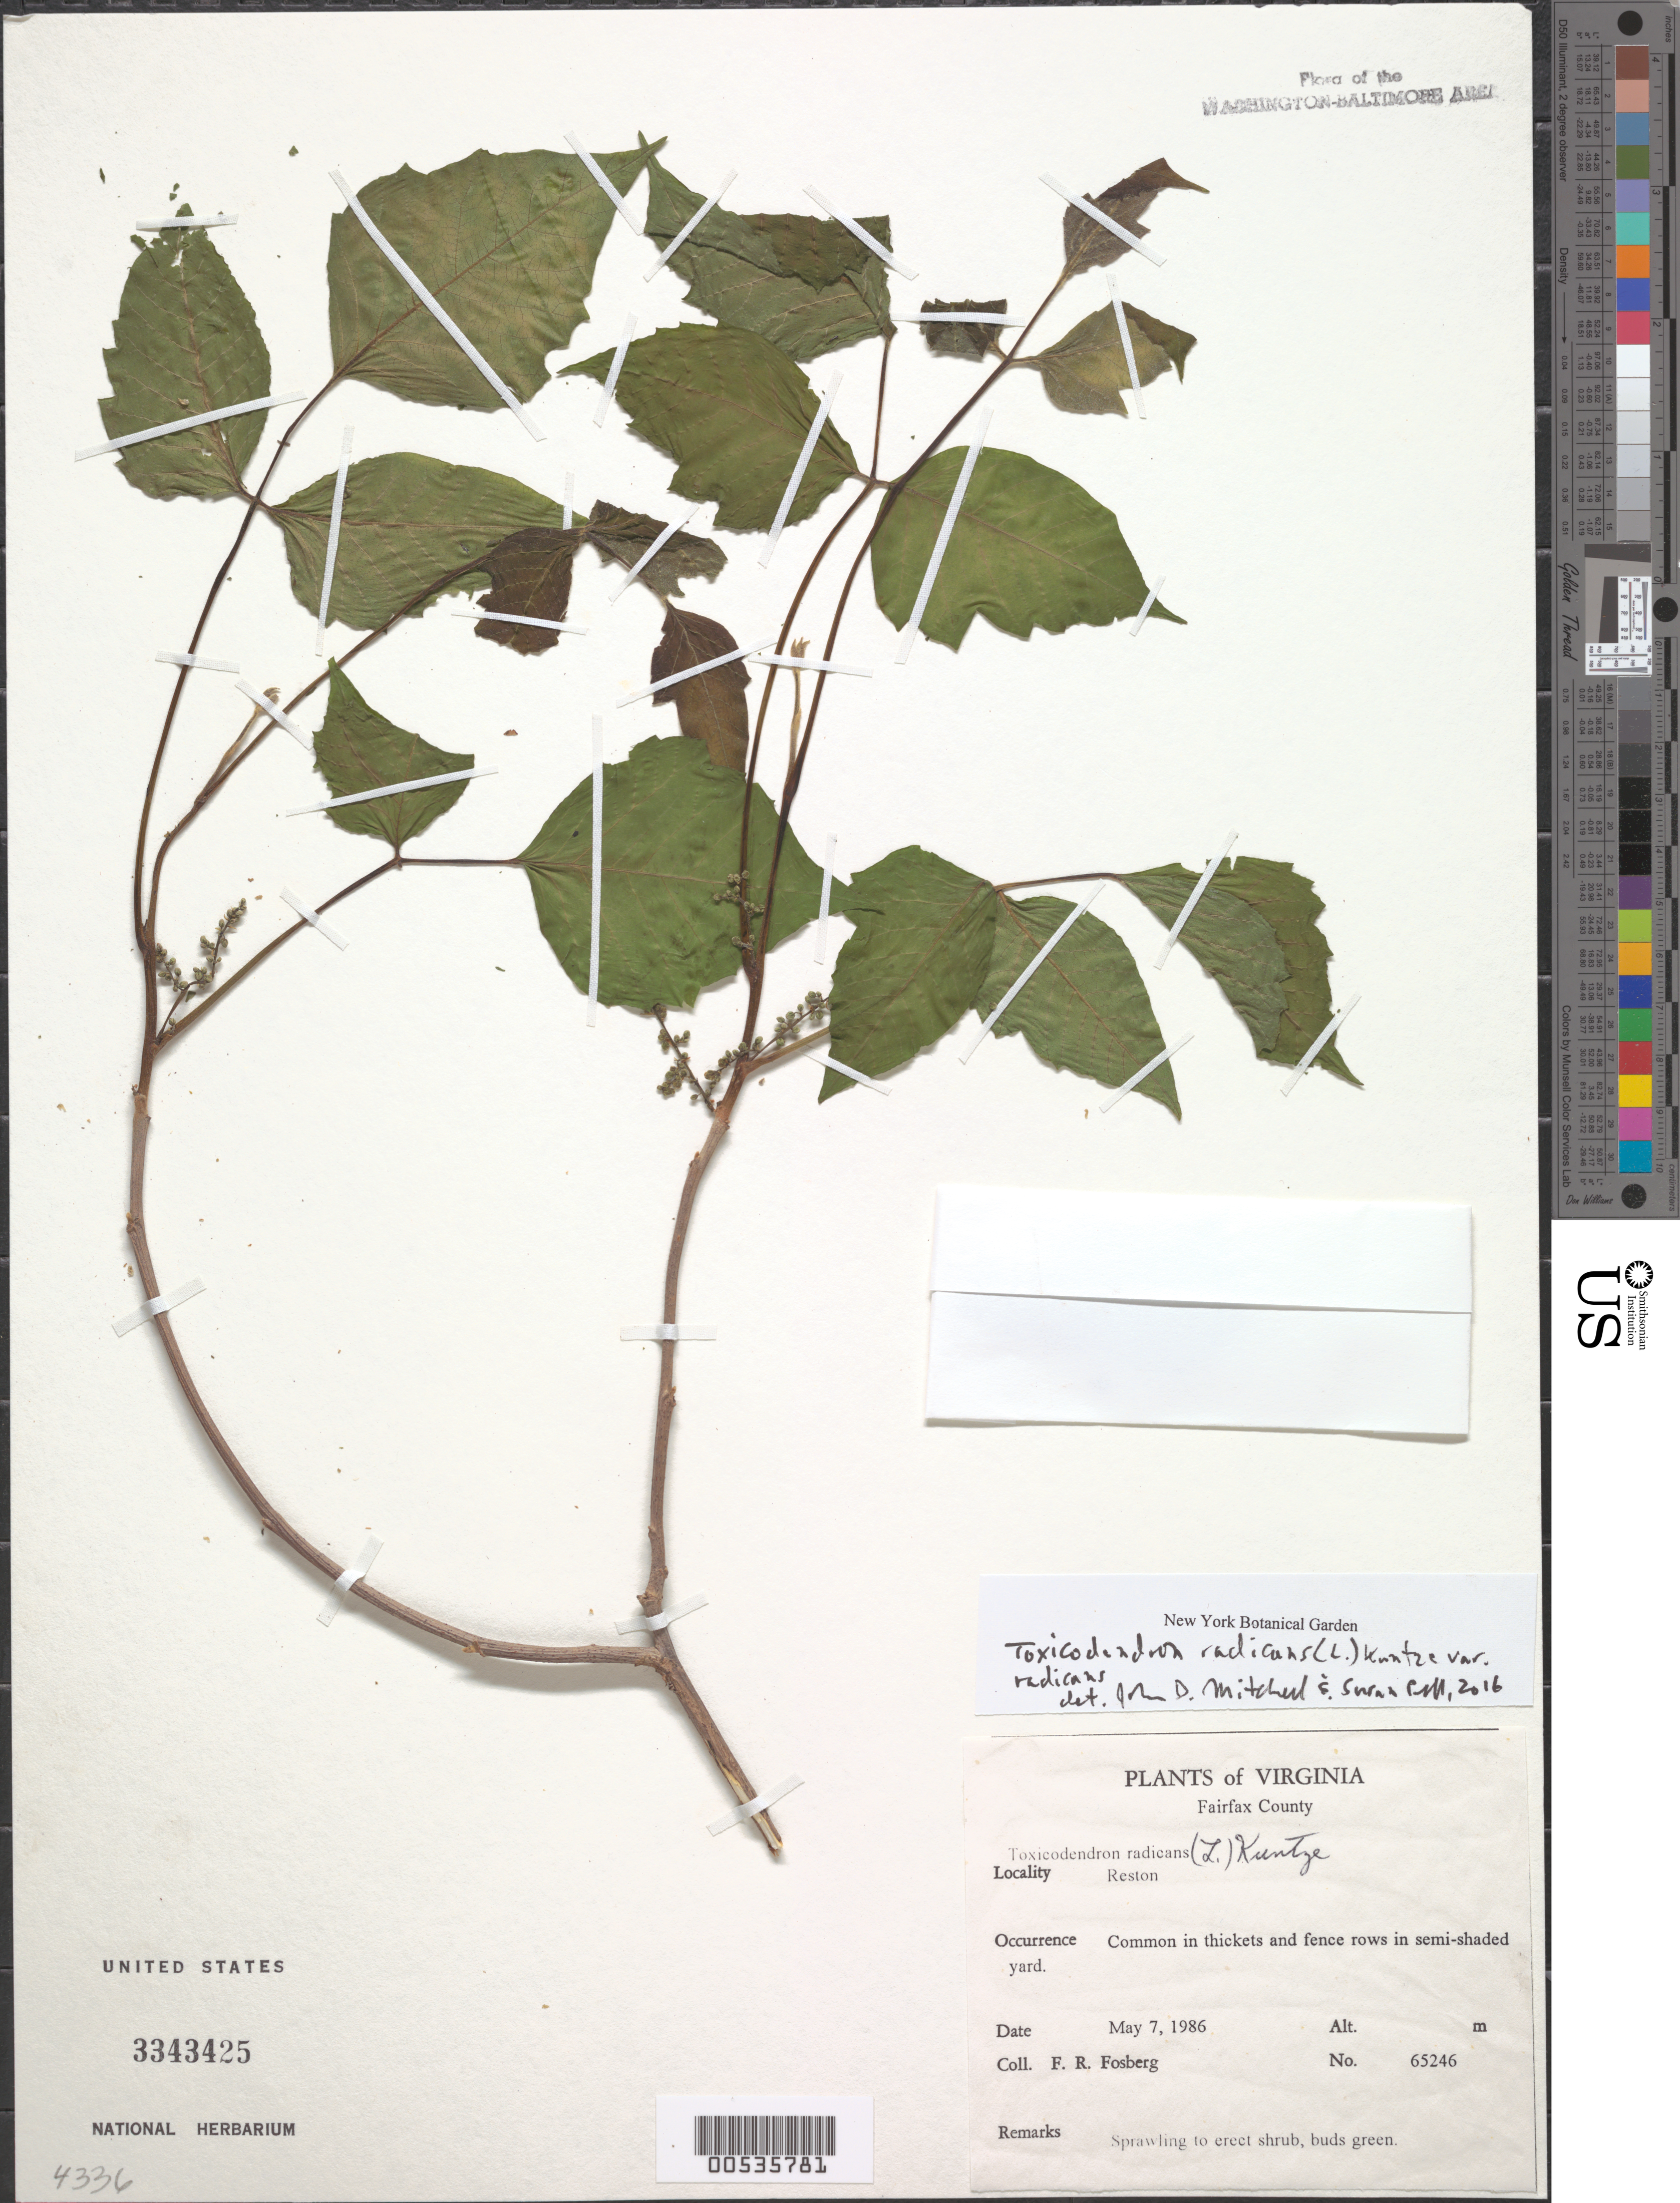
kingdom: Plantae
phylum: Tracheophyta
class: Magnoliopsida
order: Sapindales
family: Anacardiaceae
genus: Toxicodendron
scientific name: Toxicodendron radicans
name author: (L.) Kuntze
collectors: F. R. Fosberg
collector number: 65246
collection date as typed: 07 May 1986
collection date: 1986-05-07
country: United States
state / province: Virginia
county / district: Fairfax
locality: In Yard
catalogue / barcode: US 3343425